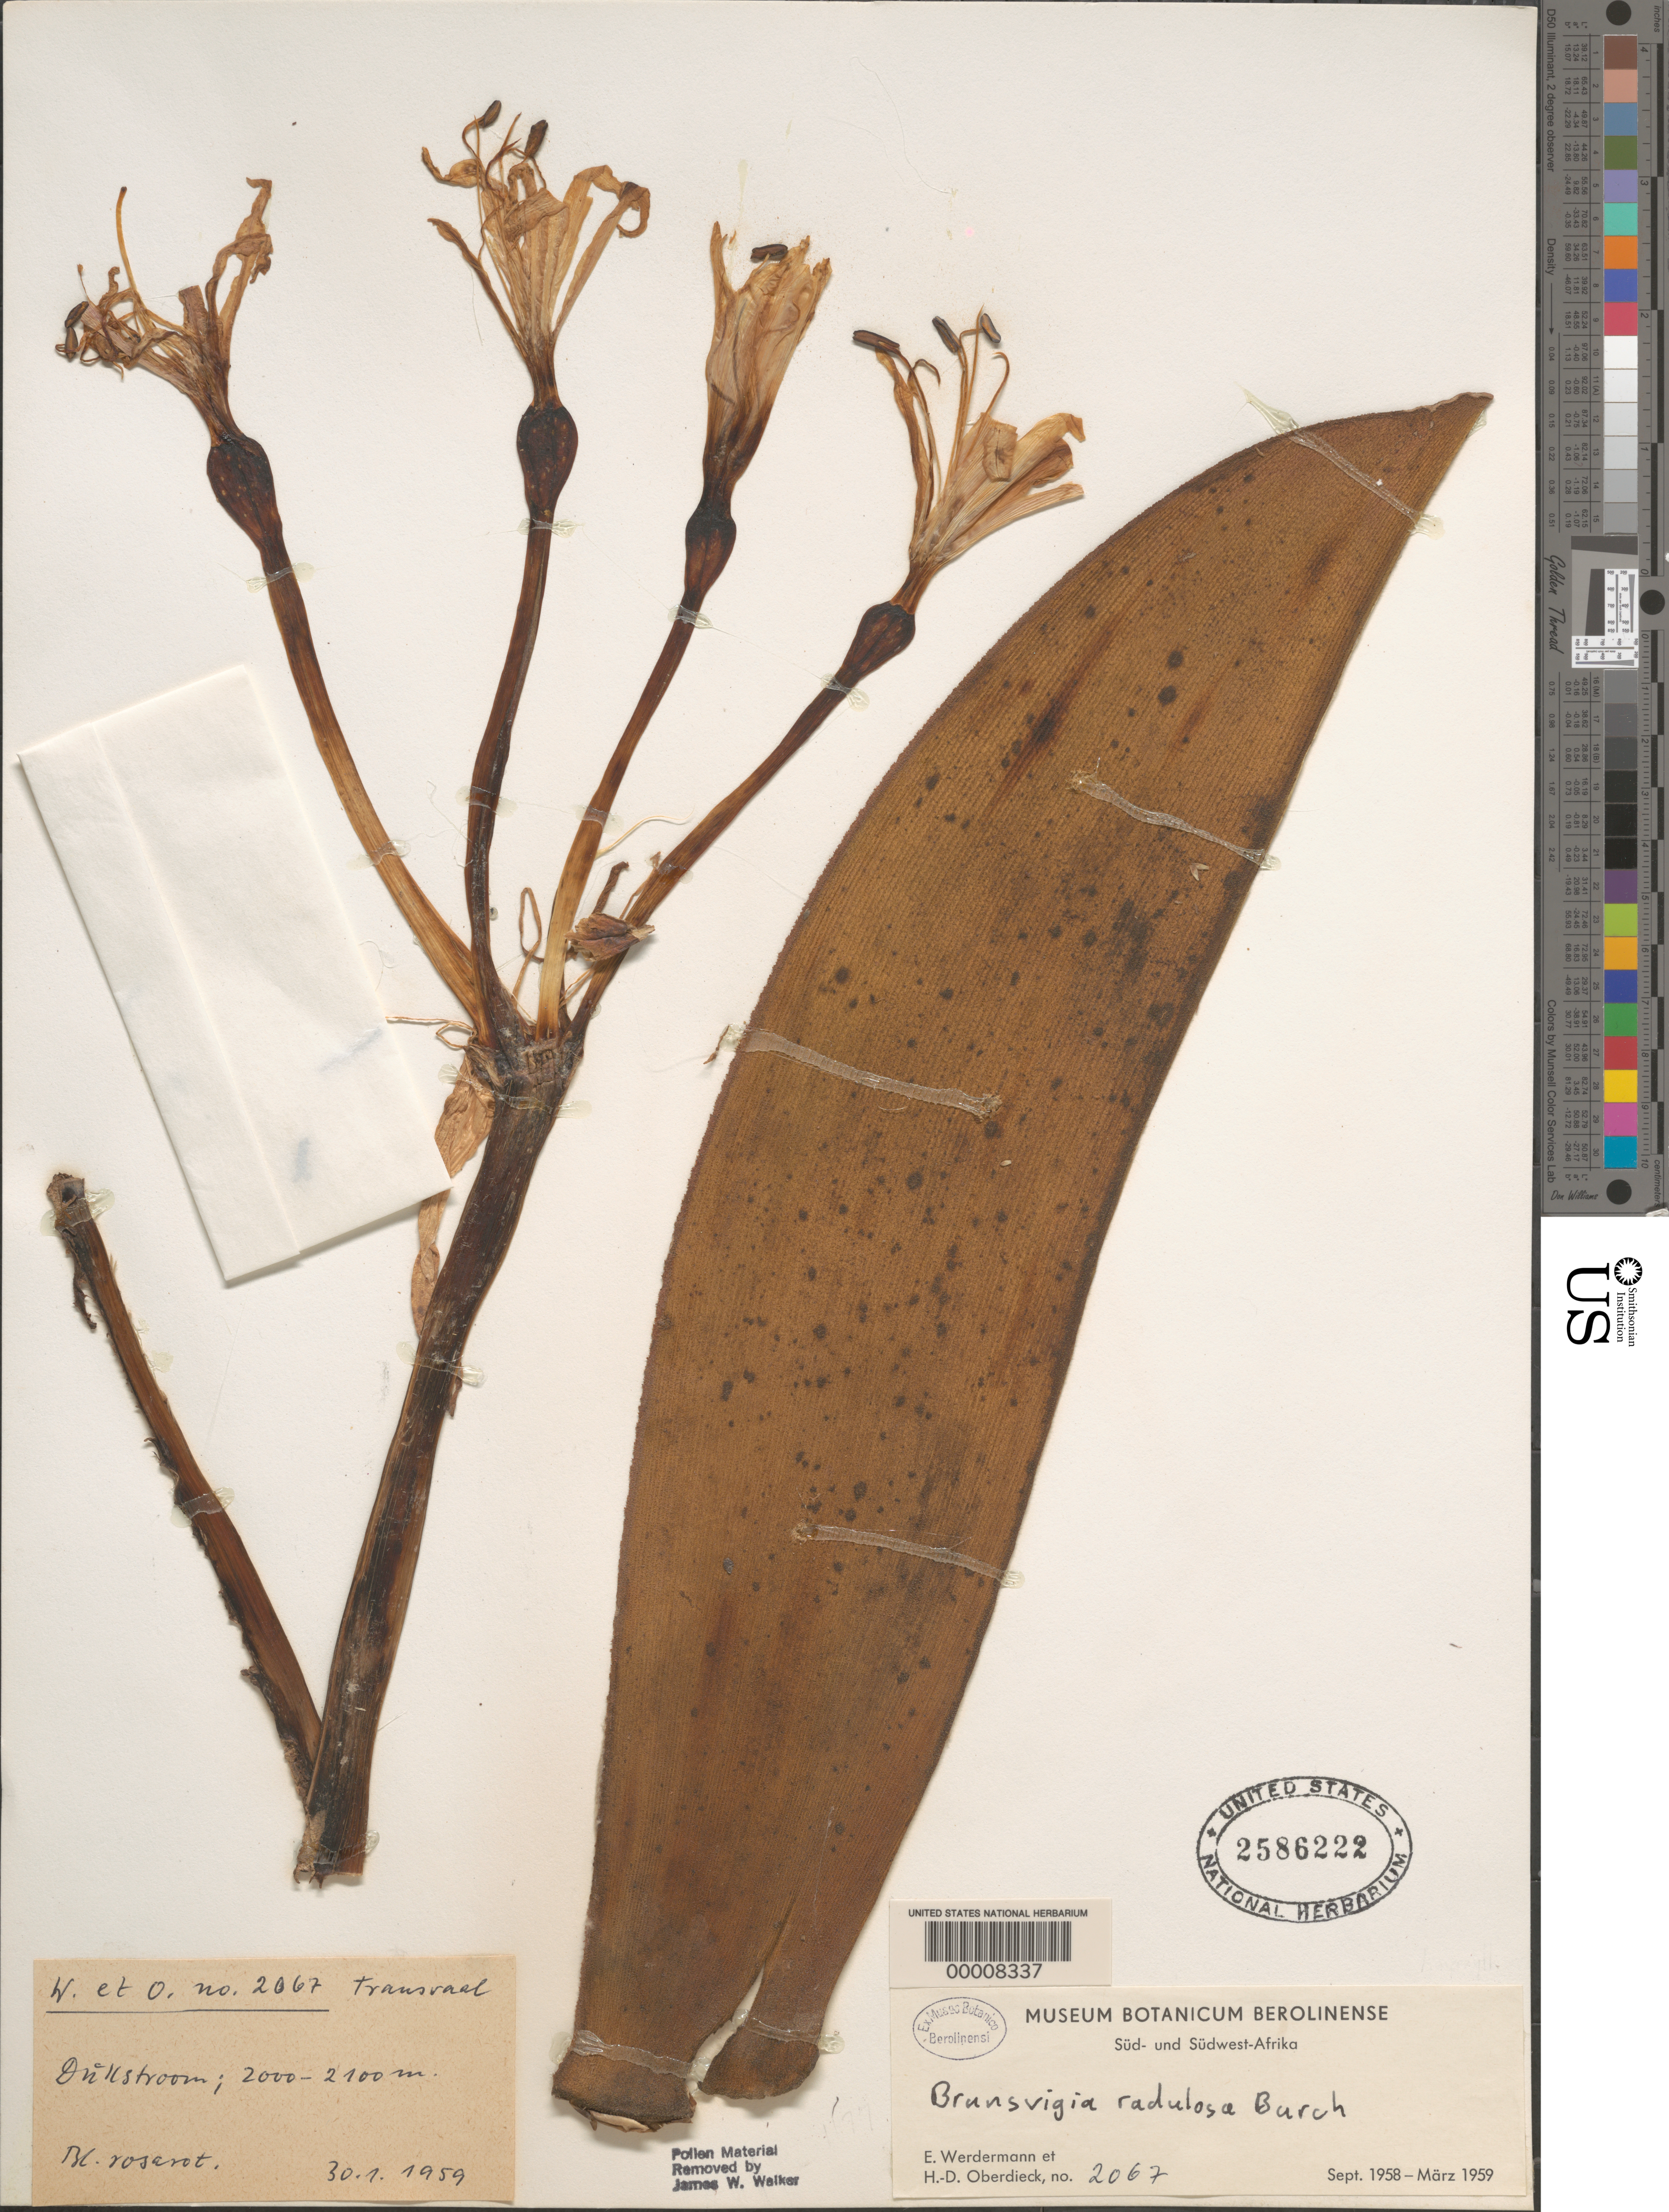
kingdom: Plantae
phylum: Tracheophyta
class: Liliopsida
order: Asparagales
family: Amaryllidaceae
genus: Brunsvigia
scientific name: Brunsvigia radulosa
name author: Herb.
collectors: E. Werdermann & H. Oberdieck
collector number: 2067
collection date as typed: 30 Jan 1959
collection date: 1959-01-30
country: South Africa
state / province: Mpumalanga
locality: Dullstroom. Transvaal.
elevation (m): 2000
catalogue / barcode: US 2586222